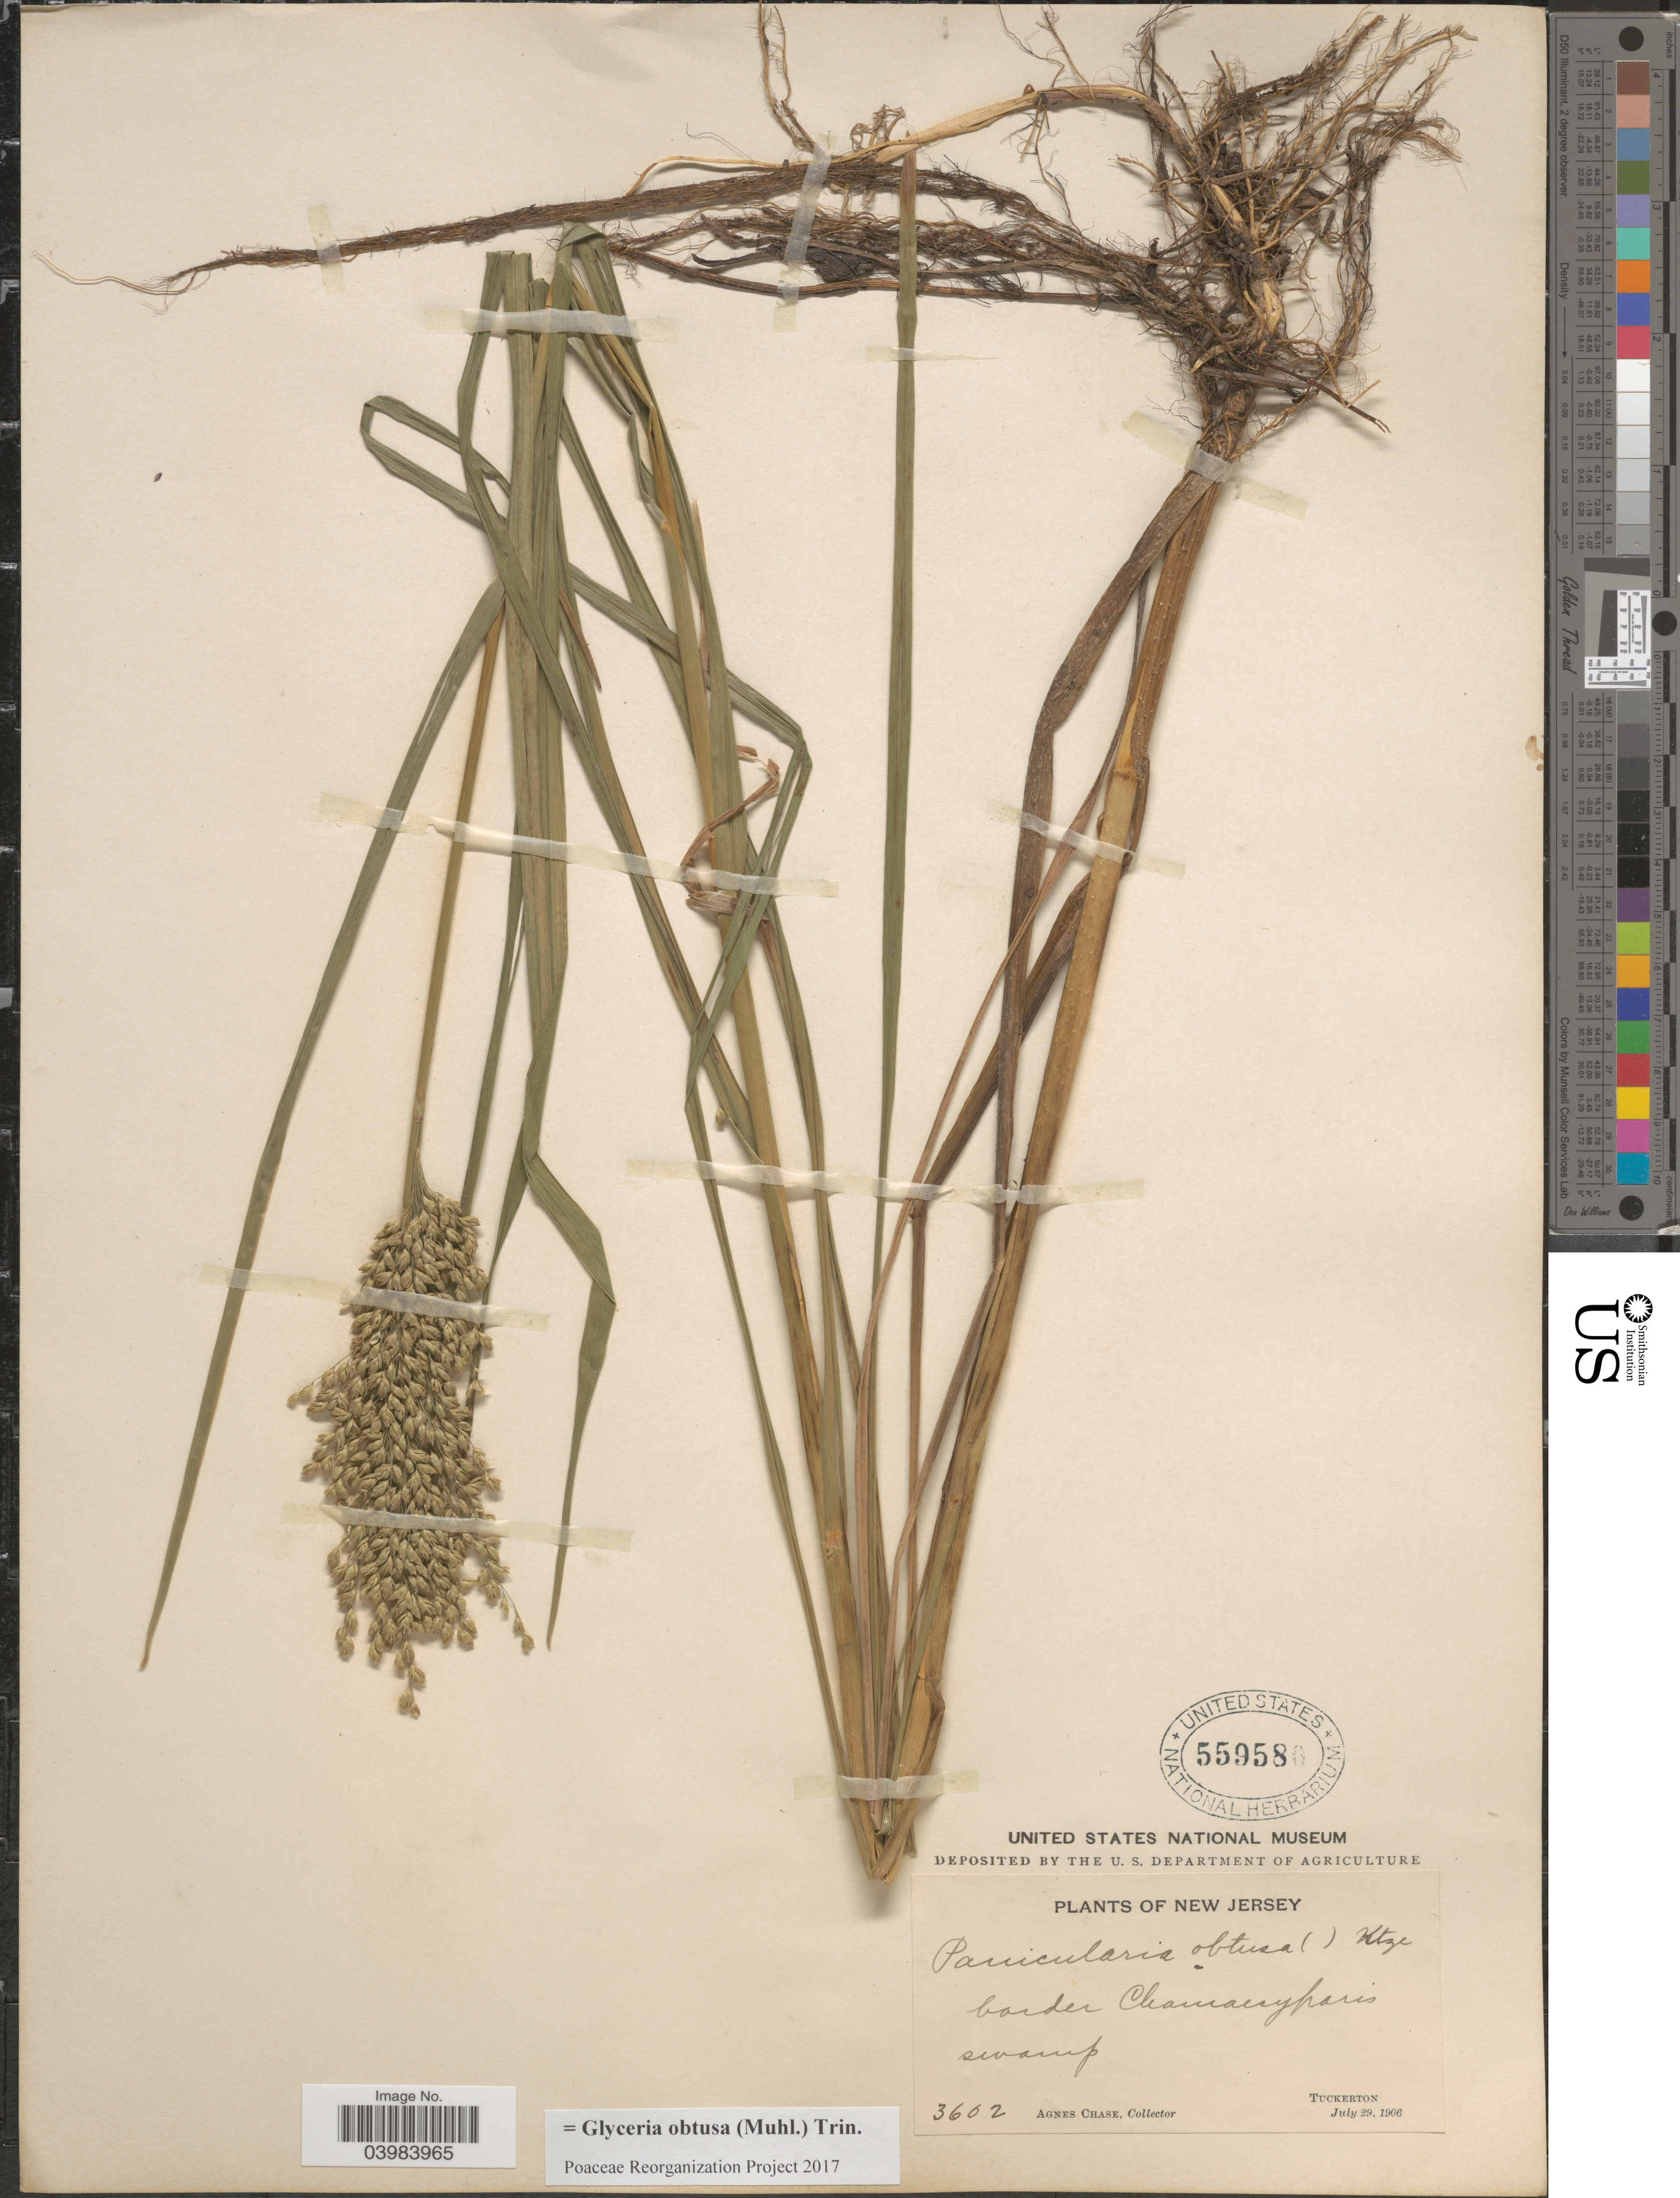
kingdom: Plantae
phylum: Tracheophyta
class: Liliopsida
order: Poales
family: Poaceae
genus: Glyceria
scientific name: Glyceria obtusa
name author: (Muhl.) Trin.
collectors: A. Chase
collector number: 3602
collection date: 1906-07-29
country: United States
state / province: New Jersey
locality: Border Chamaecyparis. Tuckerton.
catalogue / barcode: US 559580